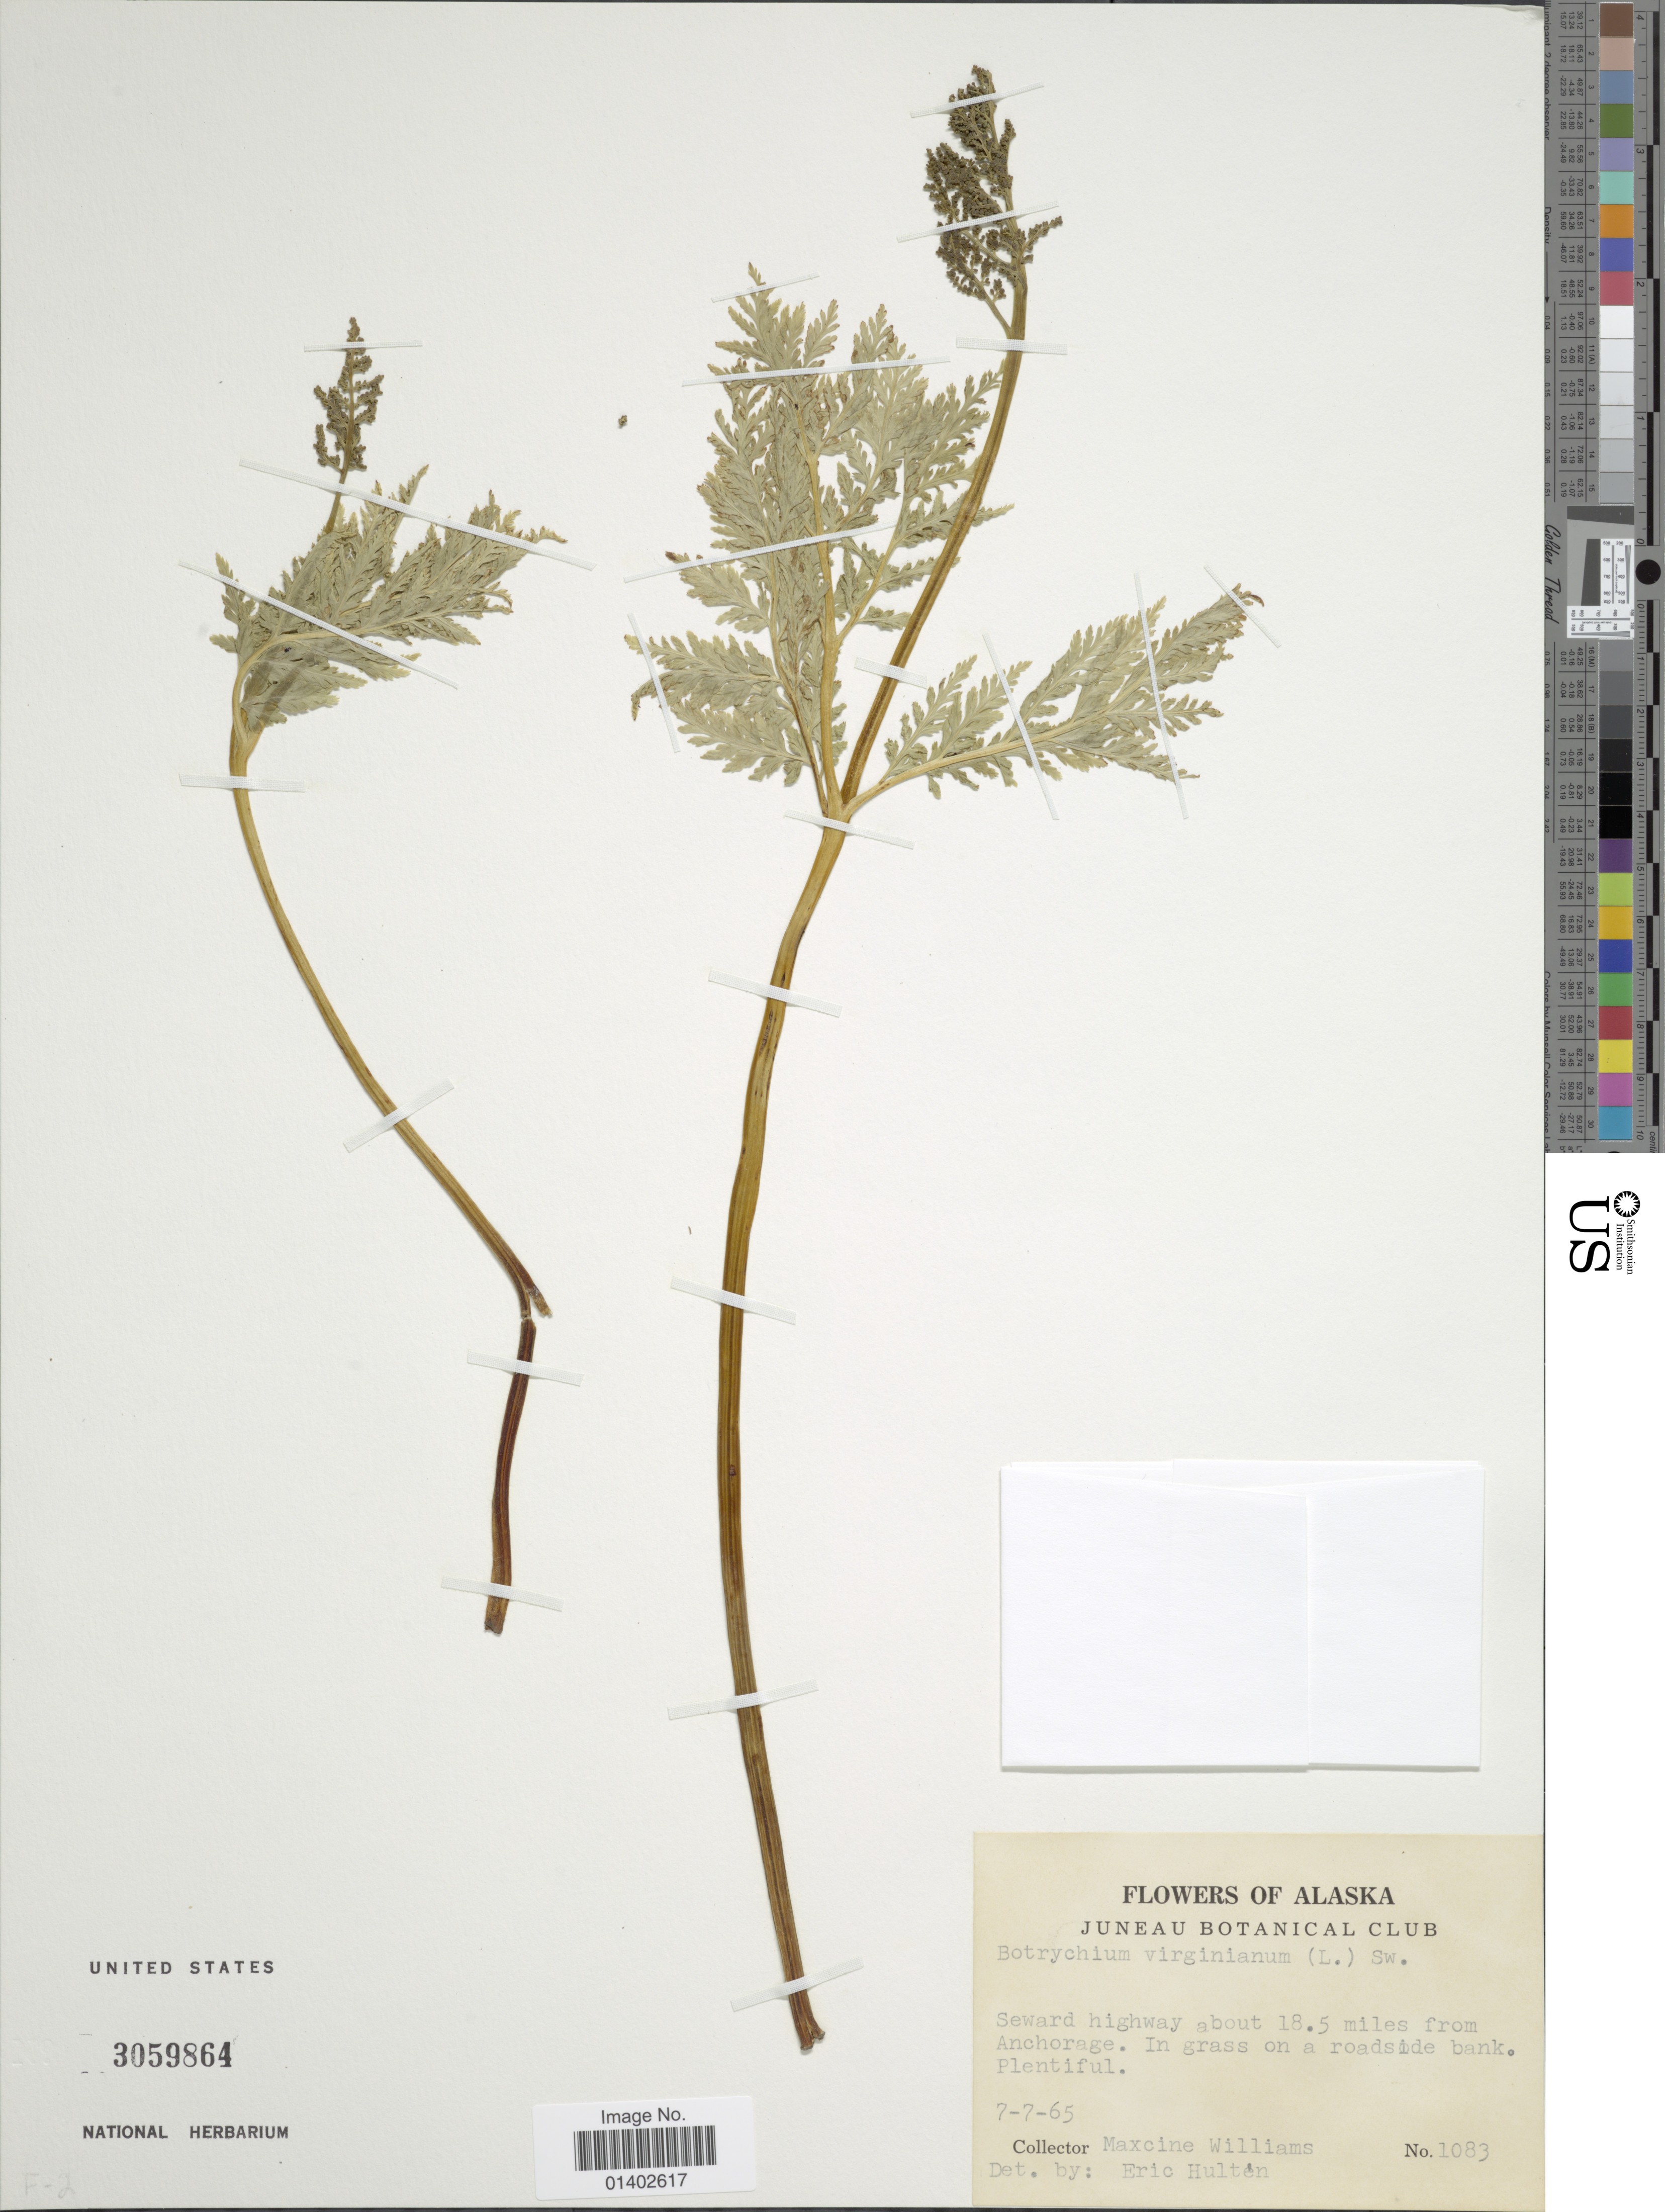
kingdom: Plantae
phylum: Tracheophyta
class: Polypodiopsida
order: Ophioglossales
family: Ophioglossaceae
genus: Botrychium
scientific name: Botrychium virginianum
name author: (L.) Sw.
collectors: Mr. Williams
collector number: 1083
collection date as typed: Transcribed d/m/y: 7/7/65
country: United States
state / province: Alaska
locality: Seward highway about 18.5 miles from Anchorage. in grass on a roadside bank. PLentiful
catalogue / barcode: US 3059864